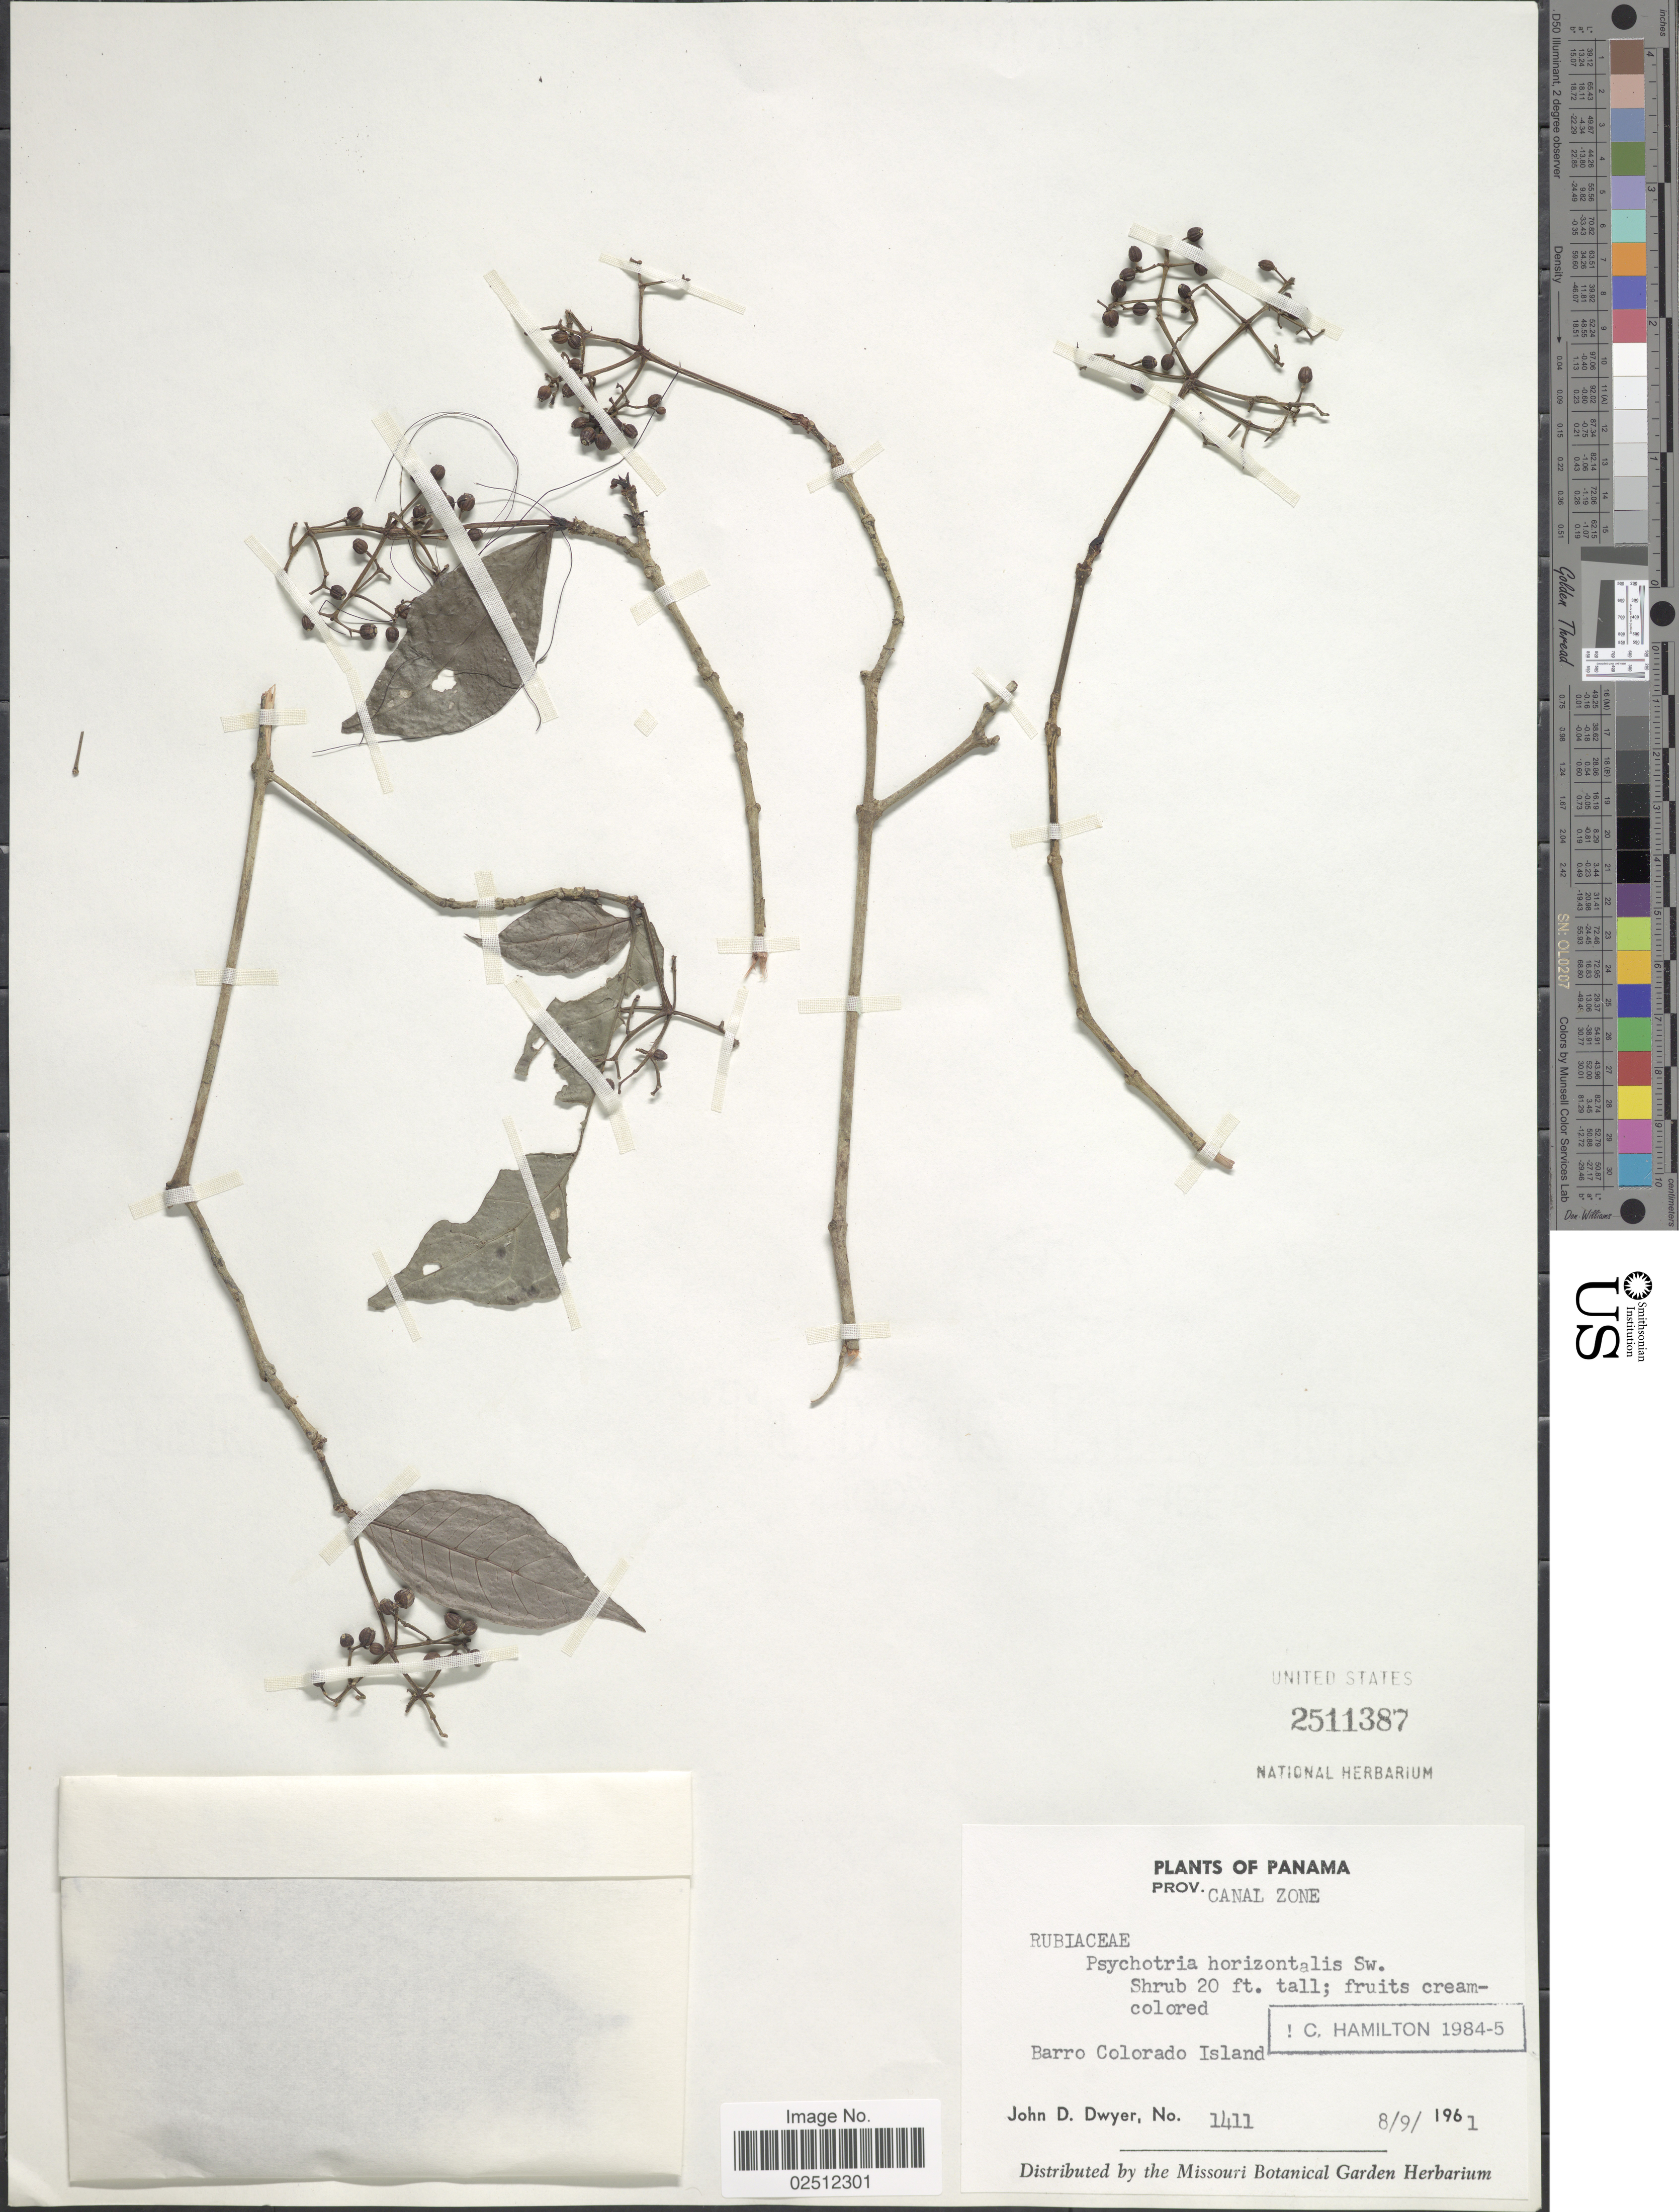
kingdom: Plantae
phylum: Tracheophyta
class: Magnoliopsida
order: Gentianales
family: Rubiaceae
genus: Psychotria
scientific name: Psychotria horizontalis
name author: Sw.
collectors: J. D. Dwyer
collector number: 1411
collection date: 1961-09-08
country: Panama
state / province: Panamá Oeste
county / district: Canal Zone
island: Barro Colorado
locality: Prov. Canal Zone, Barro Colorado Island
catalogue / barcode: US 2511387